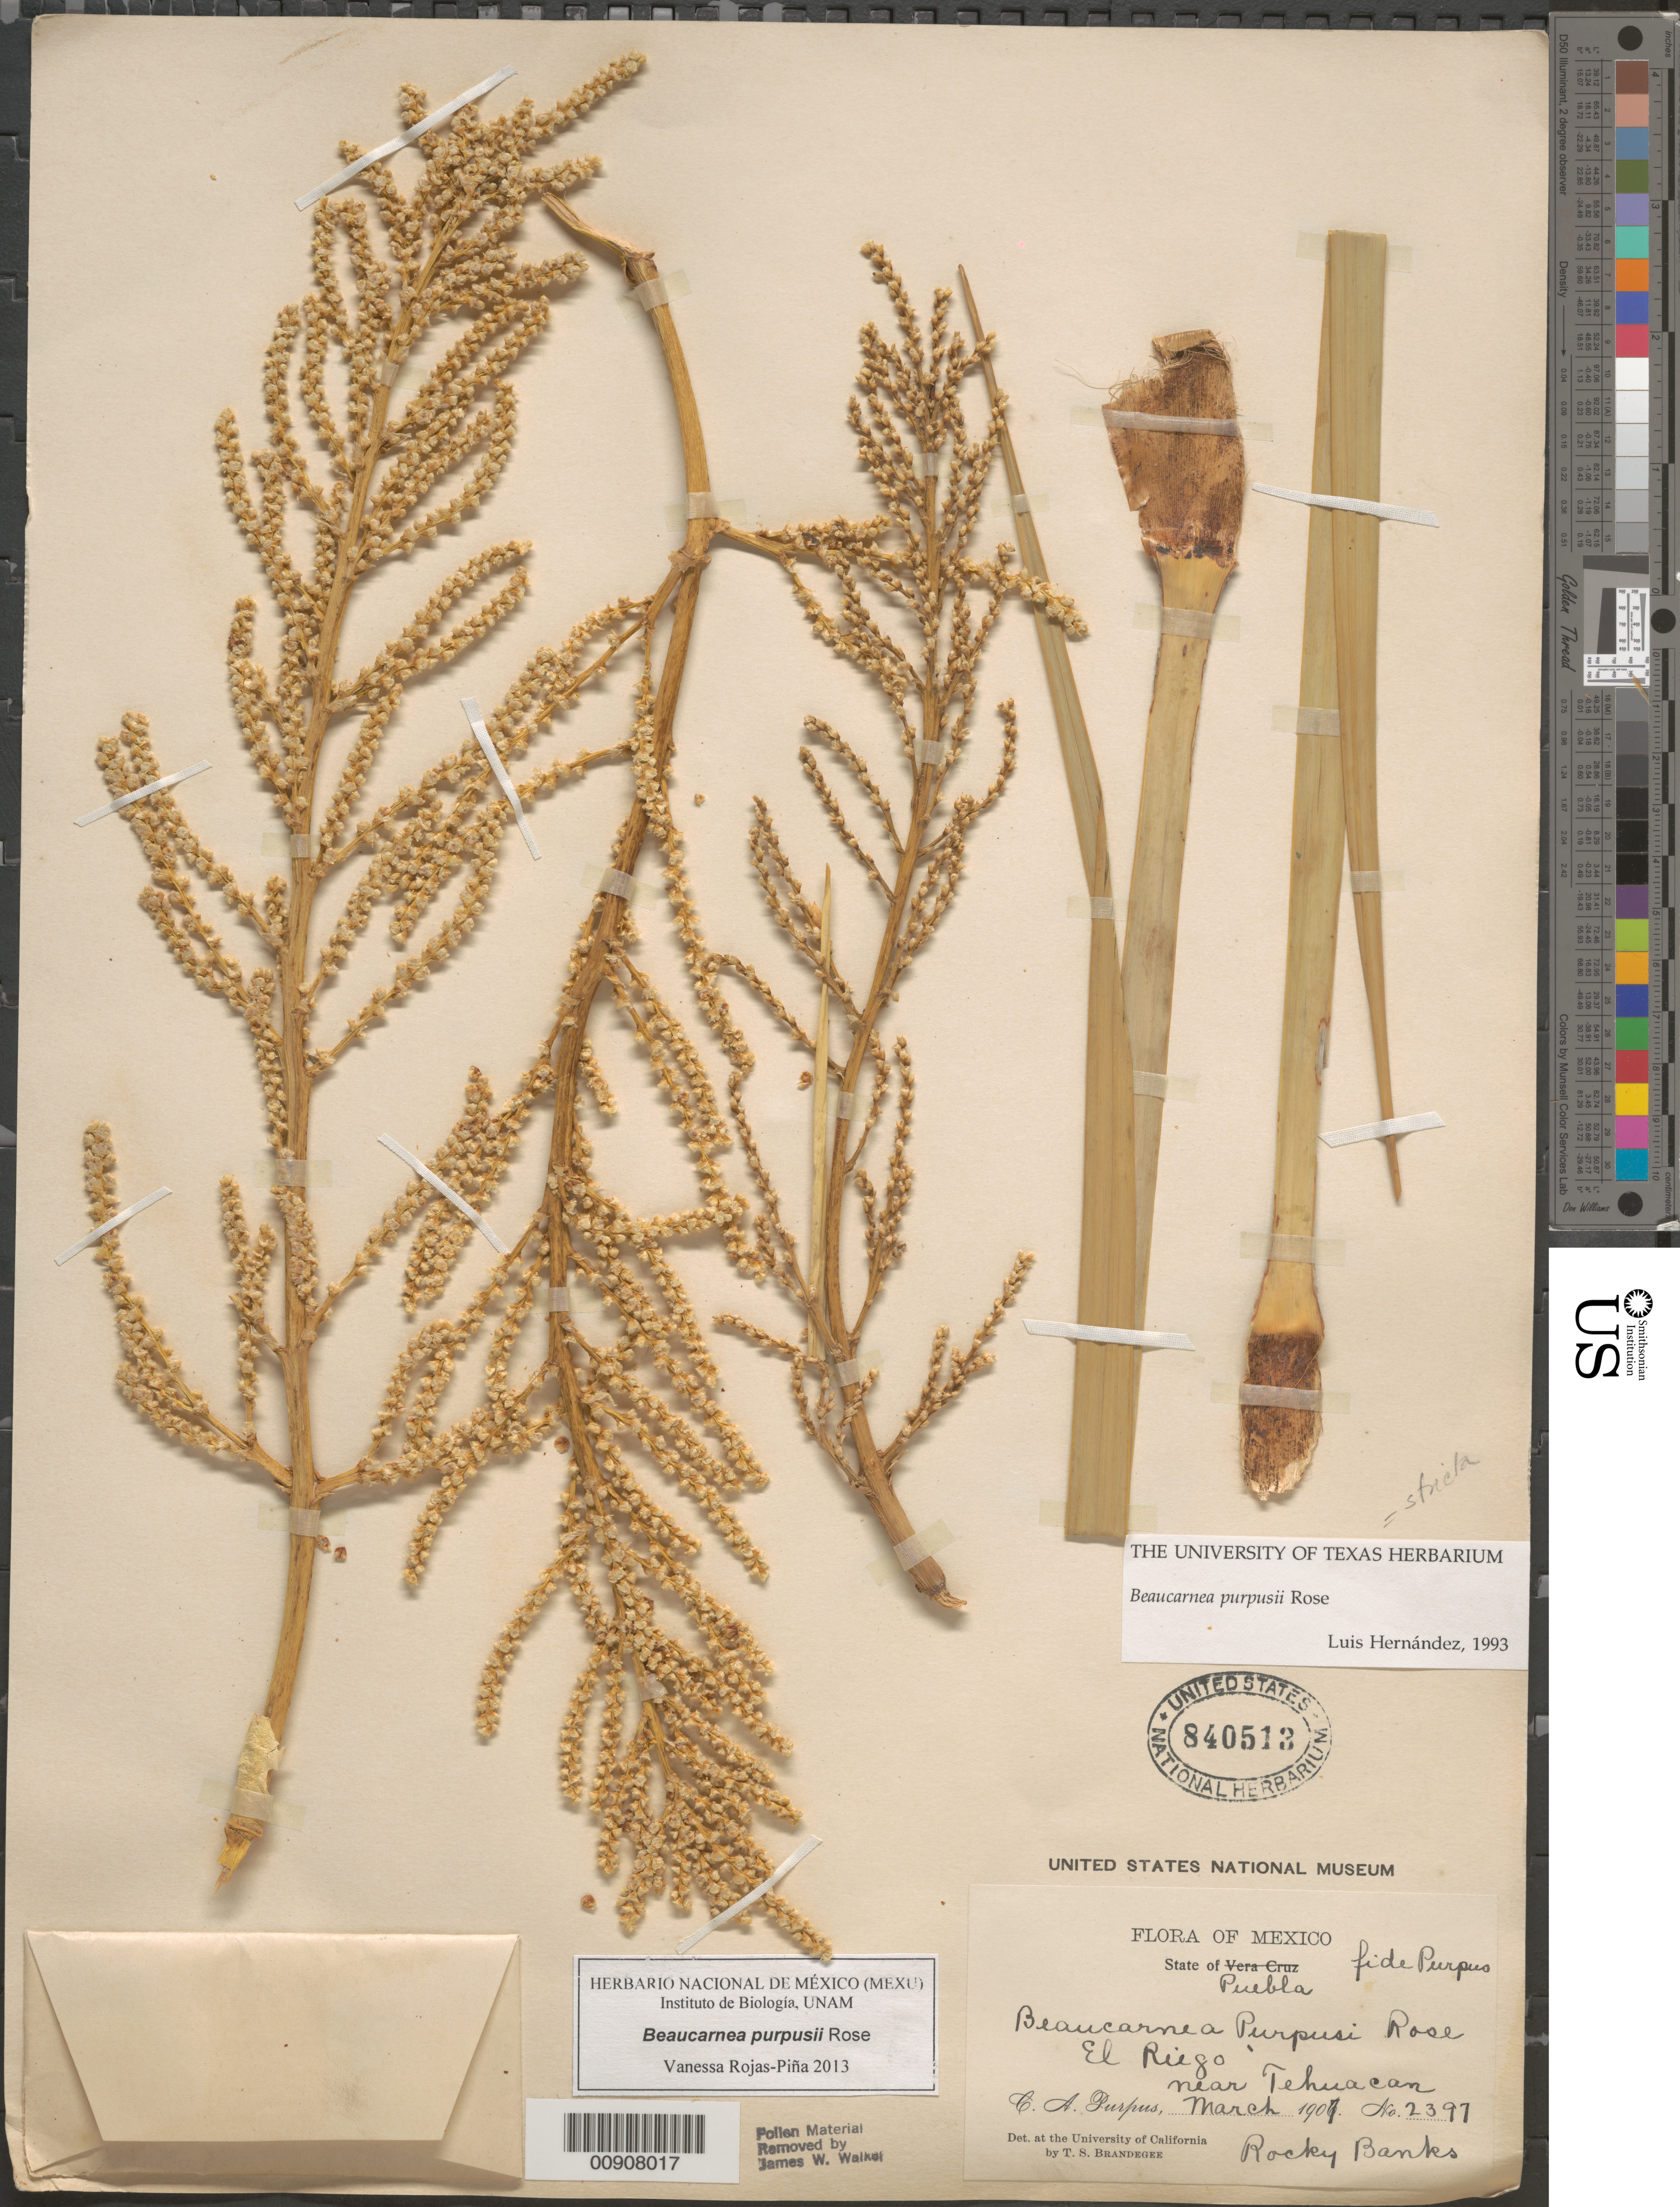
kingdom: Plantae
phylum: Tracheophyta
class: Liliopsida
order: Asparagales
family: Asparagaceae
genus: Beaucarnea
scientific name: Beaucarnea stricta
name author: Lem.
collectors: C. A. Purpus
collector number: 2397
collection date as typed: Mar 1907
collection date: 1907-03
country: Mexico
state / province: Puebla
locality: El Riego, Tehuacan, Puebla.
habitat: Rocky banks.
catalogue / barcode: US 840513